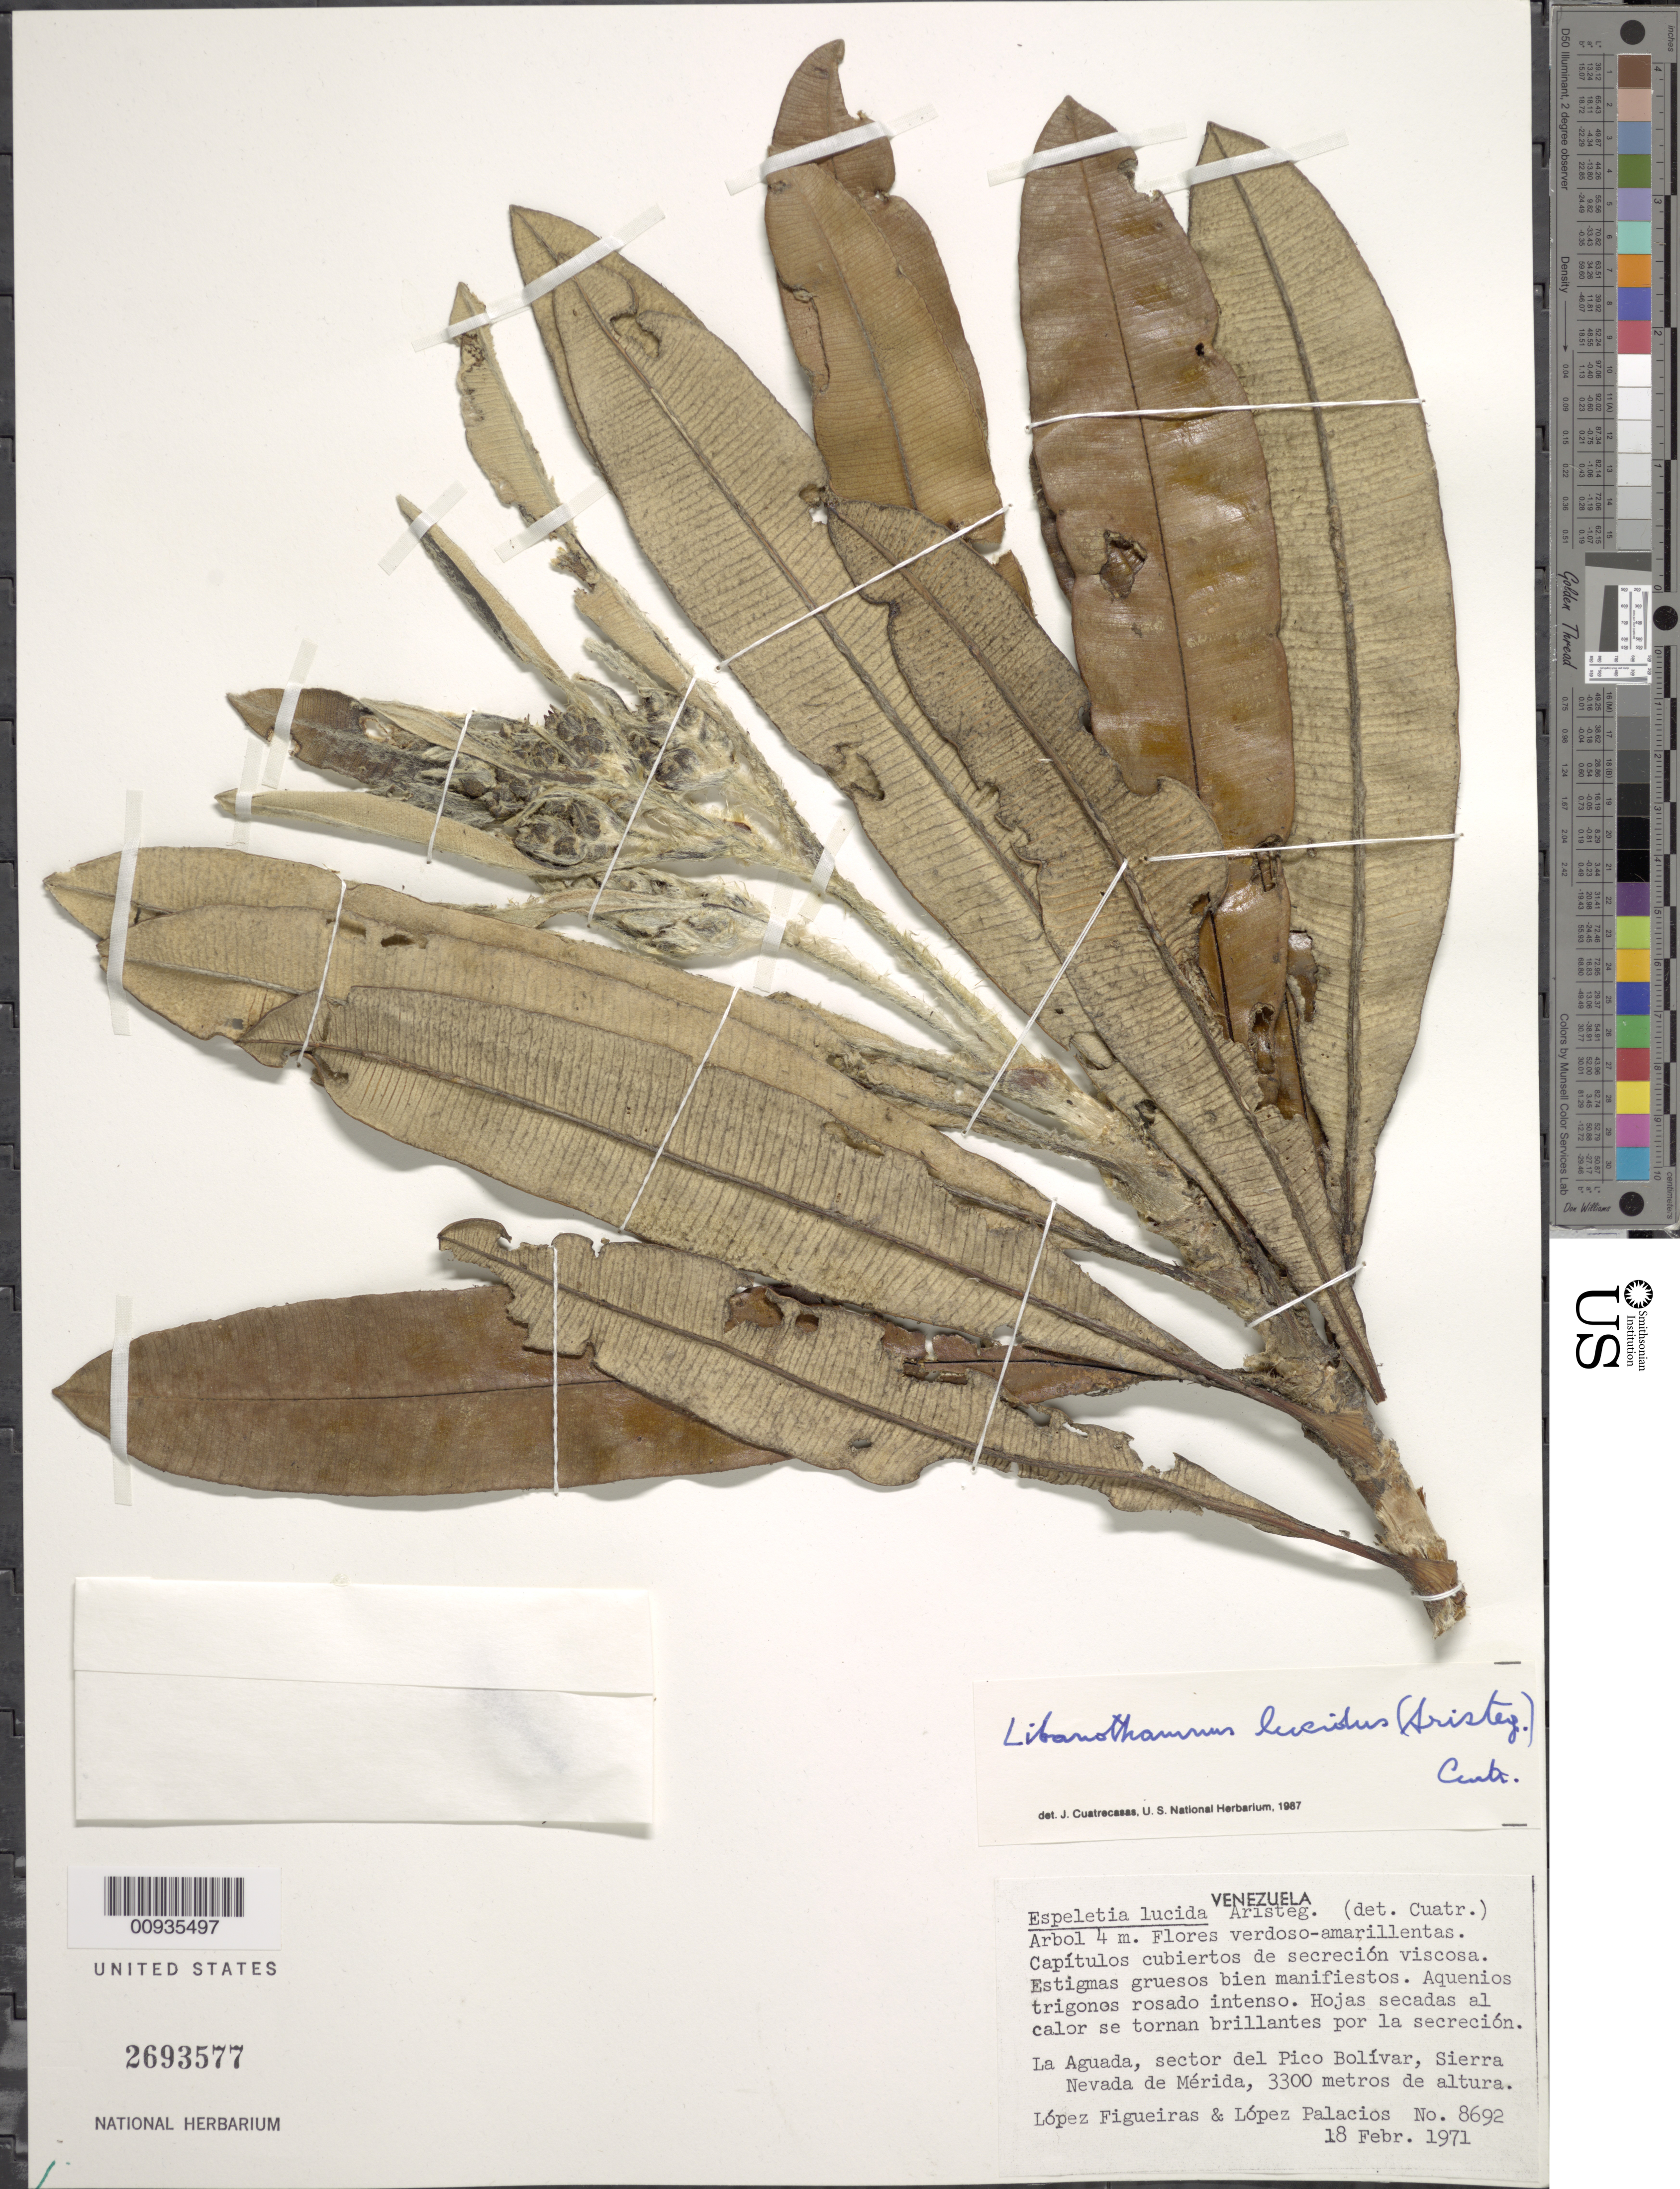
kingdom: Plantae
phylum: Tracheophyta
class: Magnoliopsida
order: Asterales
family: Asteraceae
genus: Libanothamnus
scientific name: Libanothamnus lucidus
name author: Cuatrec.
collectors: M. López Figueiras & S. López-Palacios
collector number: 8692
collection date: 1971-02-18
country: Venezuela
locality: La Aguada, sector del Pico Bolívar, Sierra nevada de Méridad.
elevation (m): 3300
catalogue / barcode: US 2693577